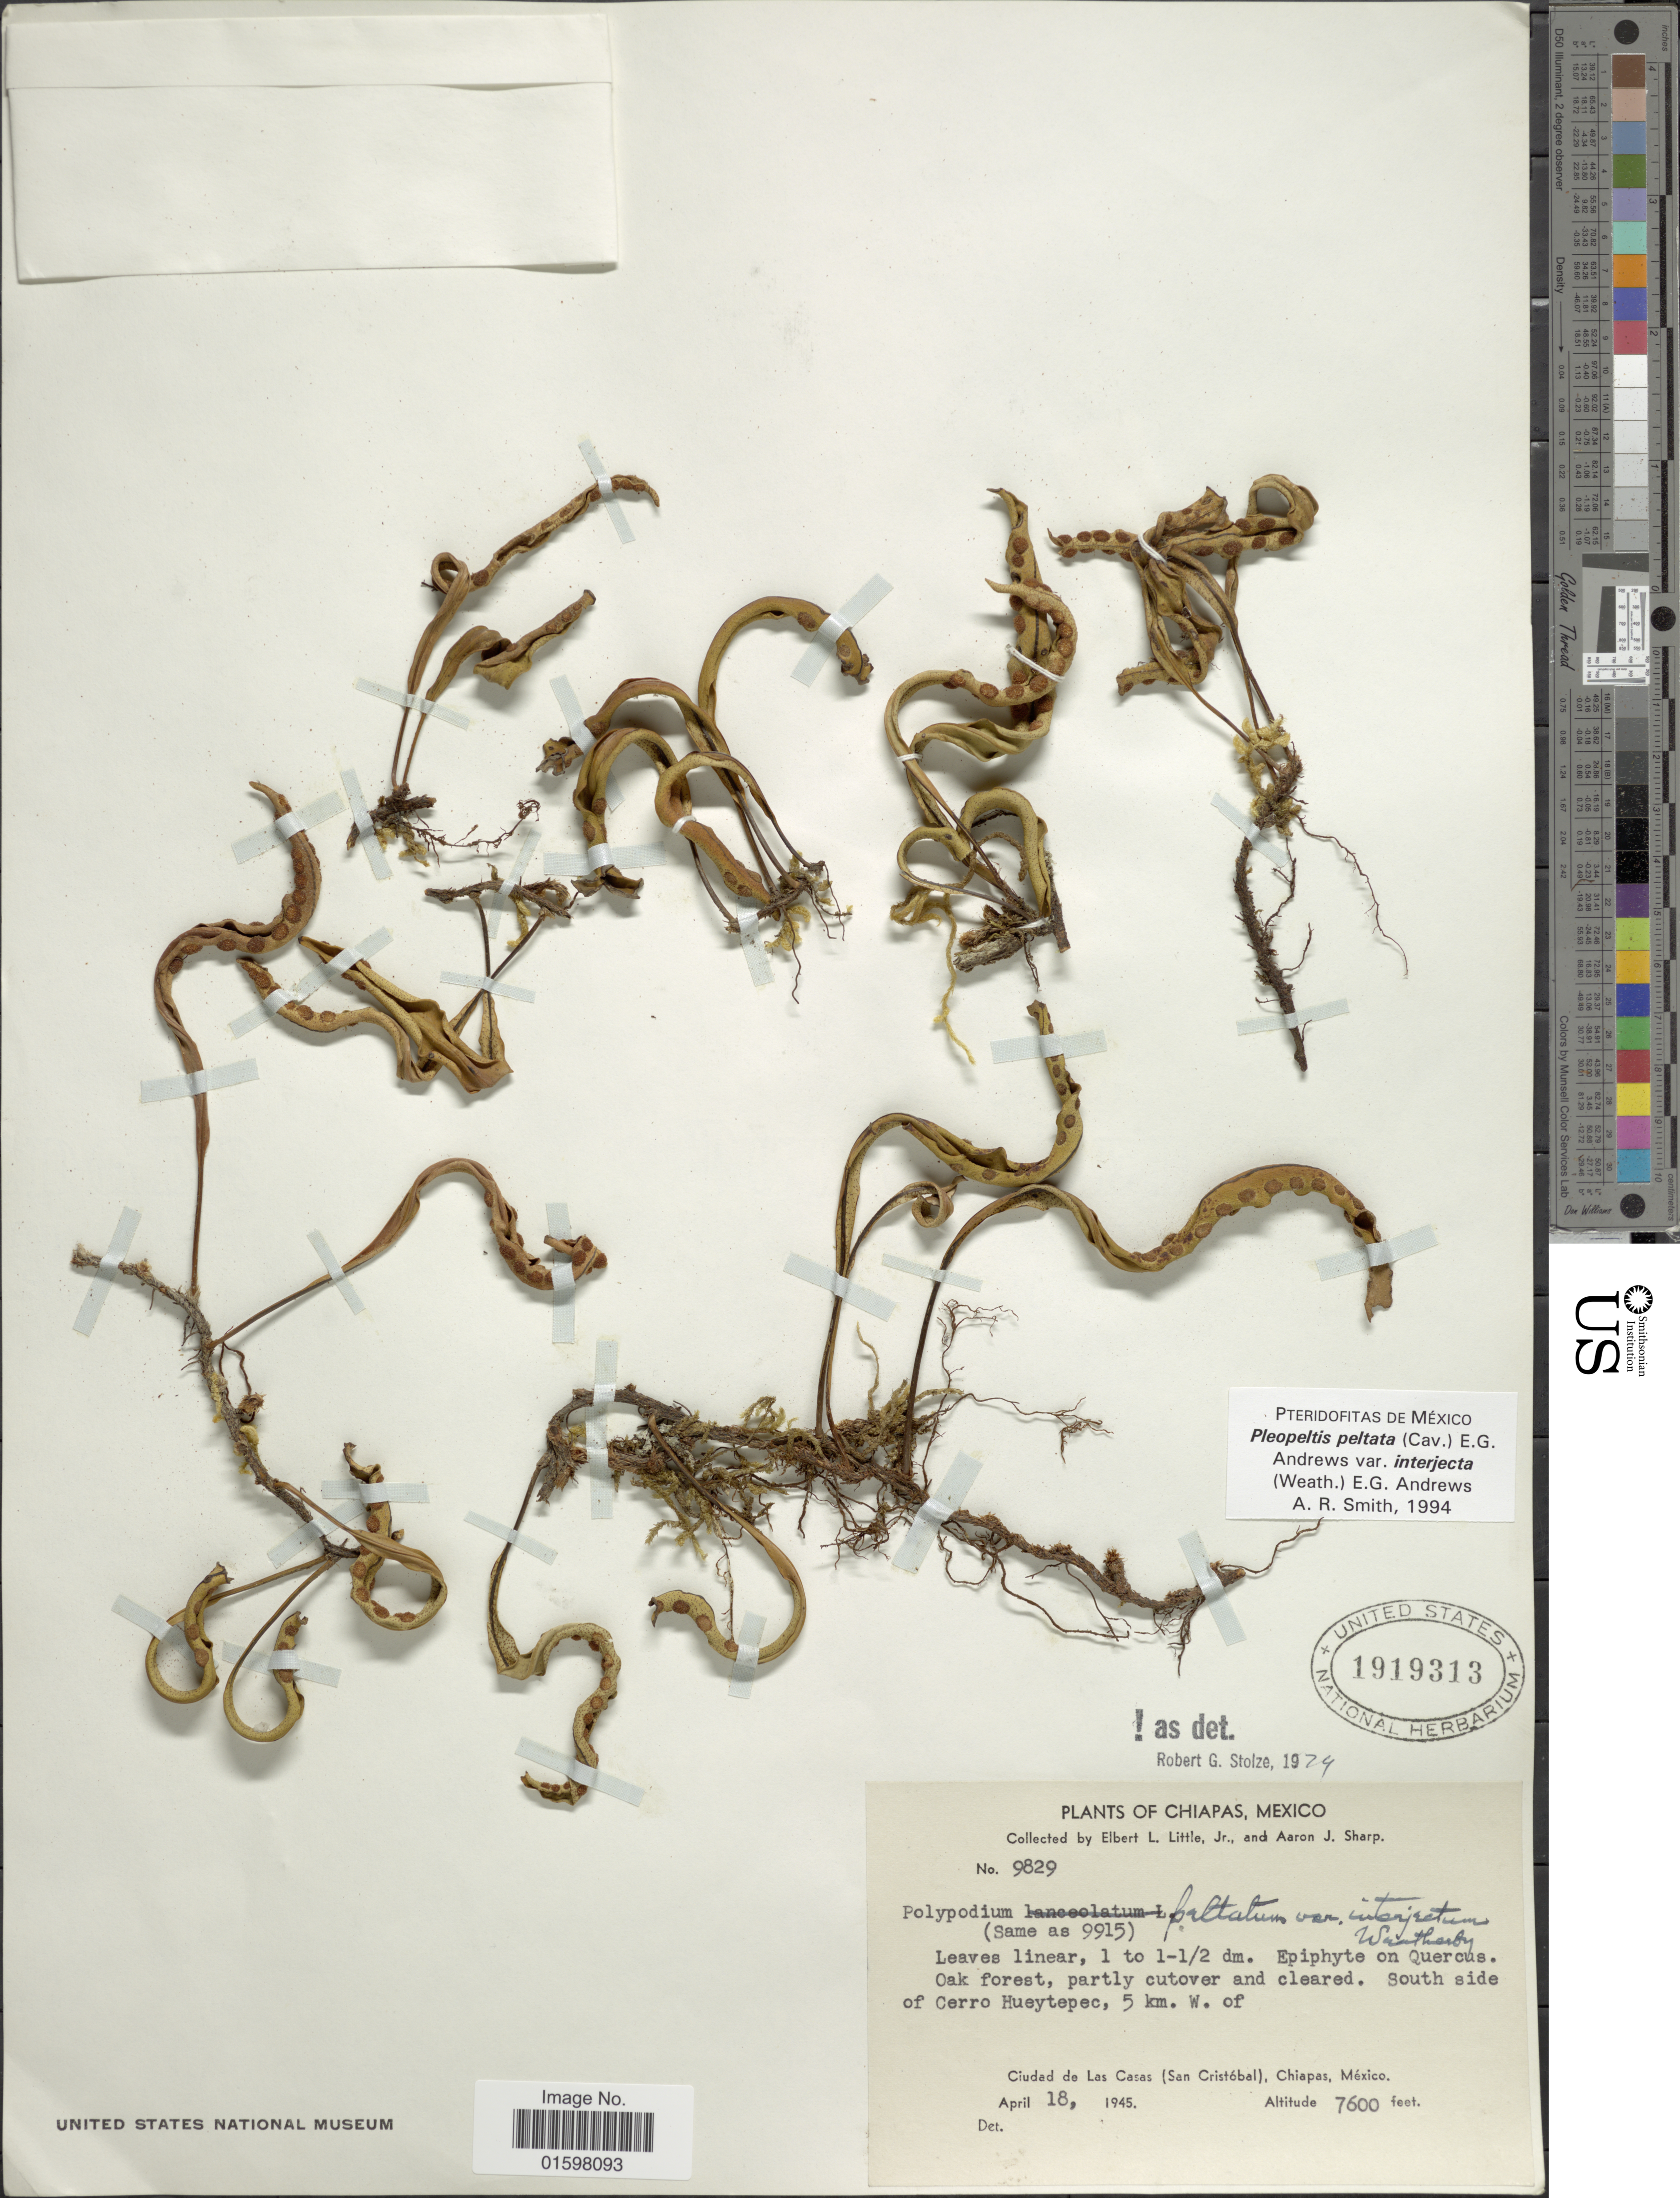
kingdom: Plantae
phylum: Tracheophyta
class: Polypodiopsida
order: Polypodiales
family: Polypodiaceae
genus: Pleopeltis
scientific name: Pleopeltis peltata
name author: Scort.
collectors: E. L. Little & Mrs A. J. Sharp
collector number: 9829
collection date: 1945-04-18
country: Mexico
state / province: Chiapas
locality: South side of Cerro Hueytepec, 5 km W. of Ciudad de Las Casas (San Cristobal), Chiapas, mexico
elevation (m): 2316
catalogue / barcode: US 1919313